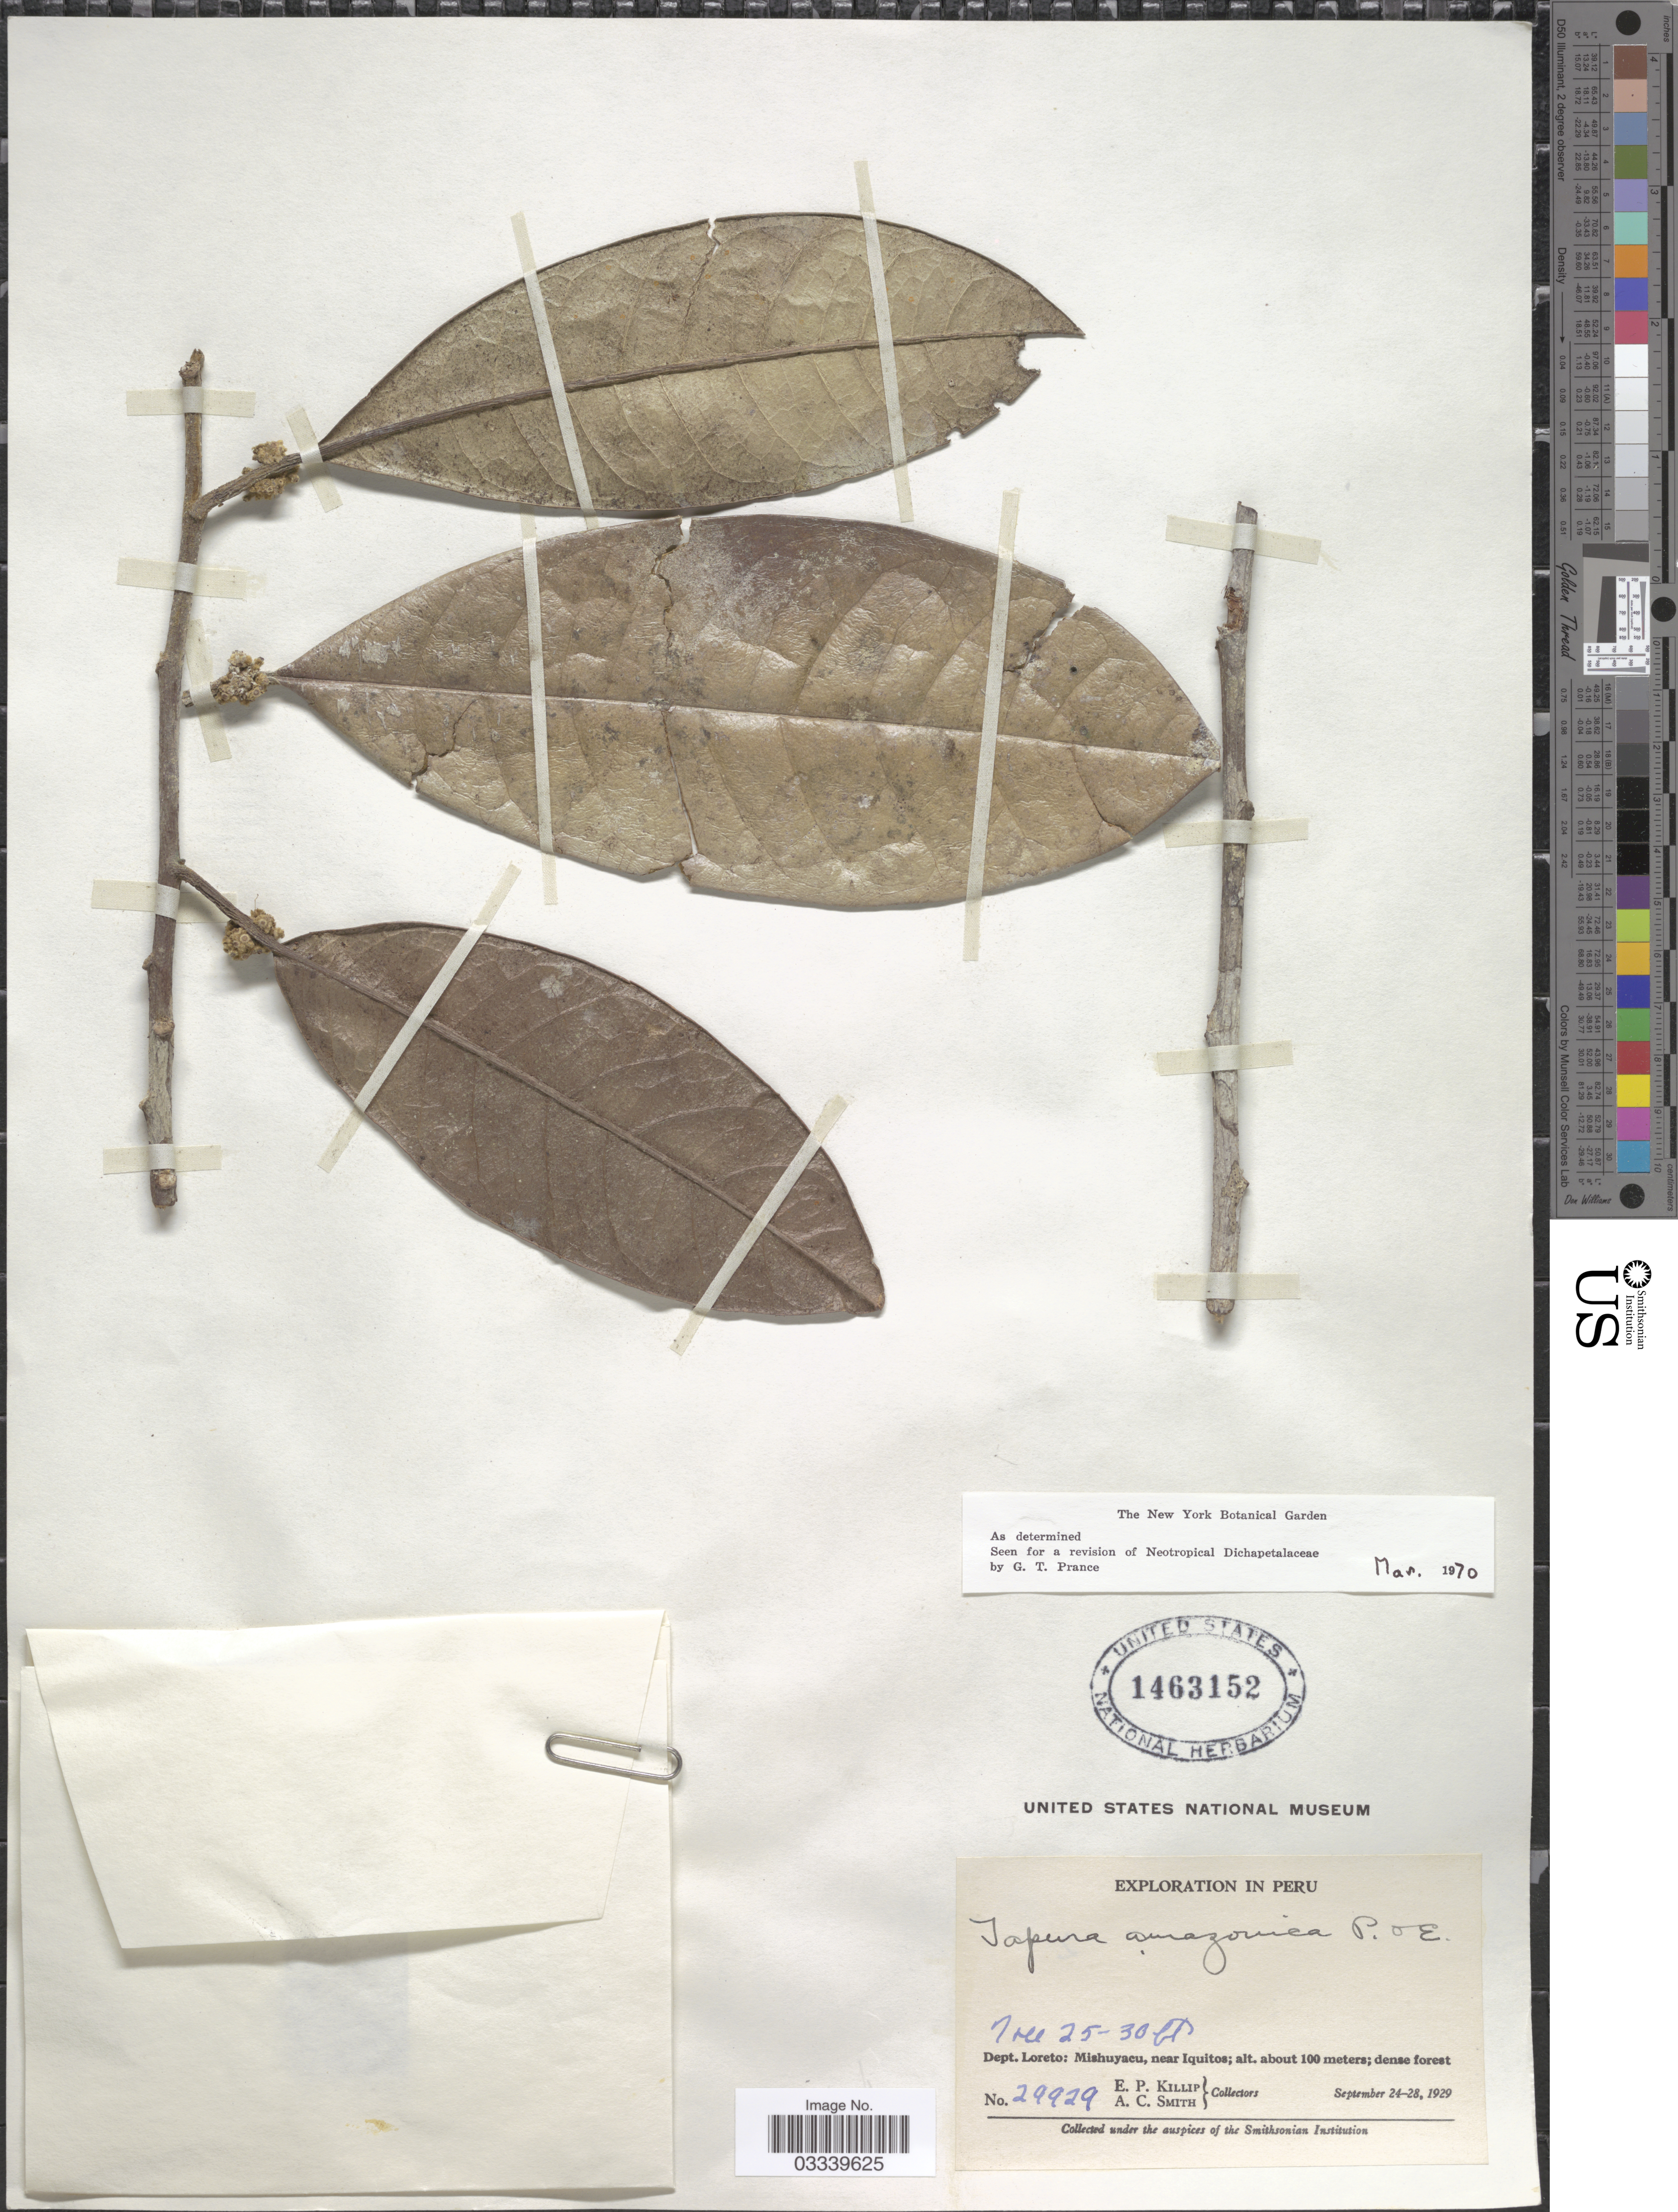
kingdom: Plantae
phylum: Tracheophyta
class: Magnoliopsida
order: Malpighiales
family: Dichapetalaceae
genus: Tapura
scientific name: Tapura amazonica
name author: Poepp. & Endl.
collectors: E. P. Killip & A. C. Smith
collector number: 29929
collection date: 1929-09-24/1929-09-28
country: Peru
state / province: Loreto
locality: Dept. Loreto: Mishuyacu, near Iquitos.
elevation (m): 100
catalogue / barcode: US 1463152